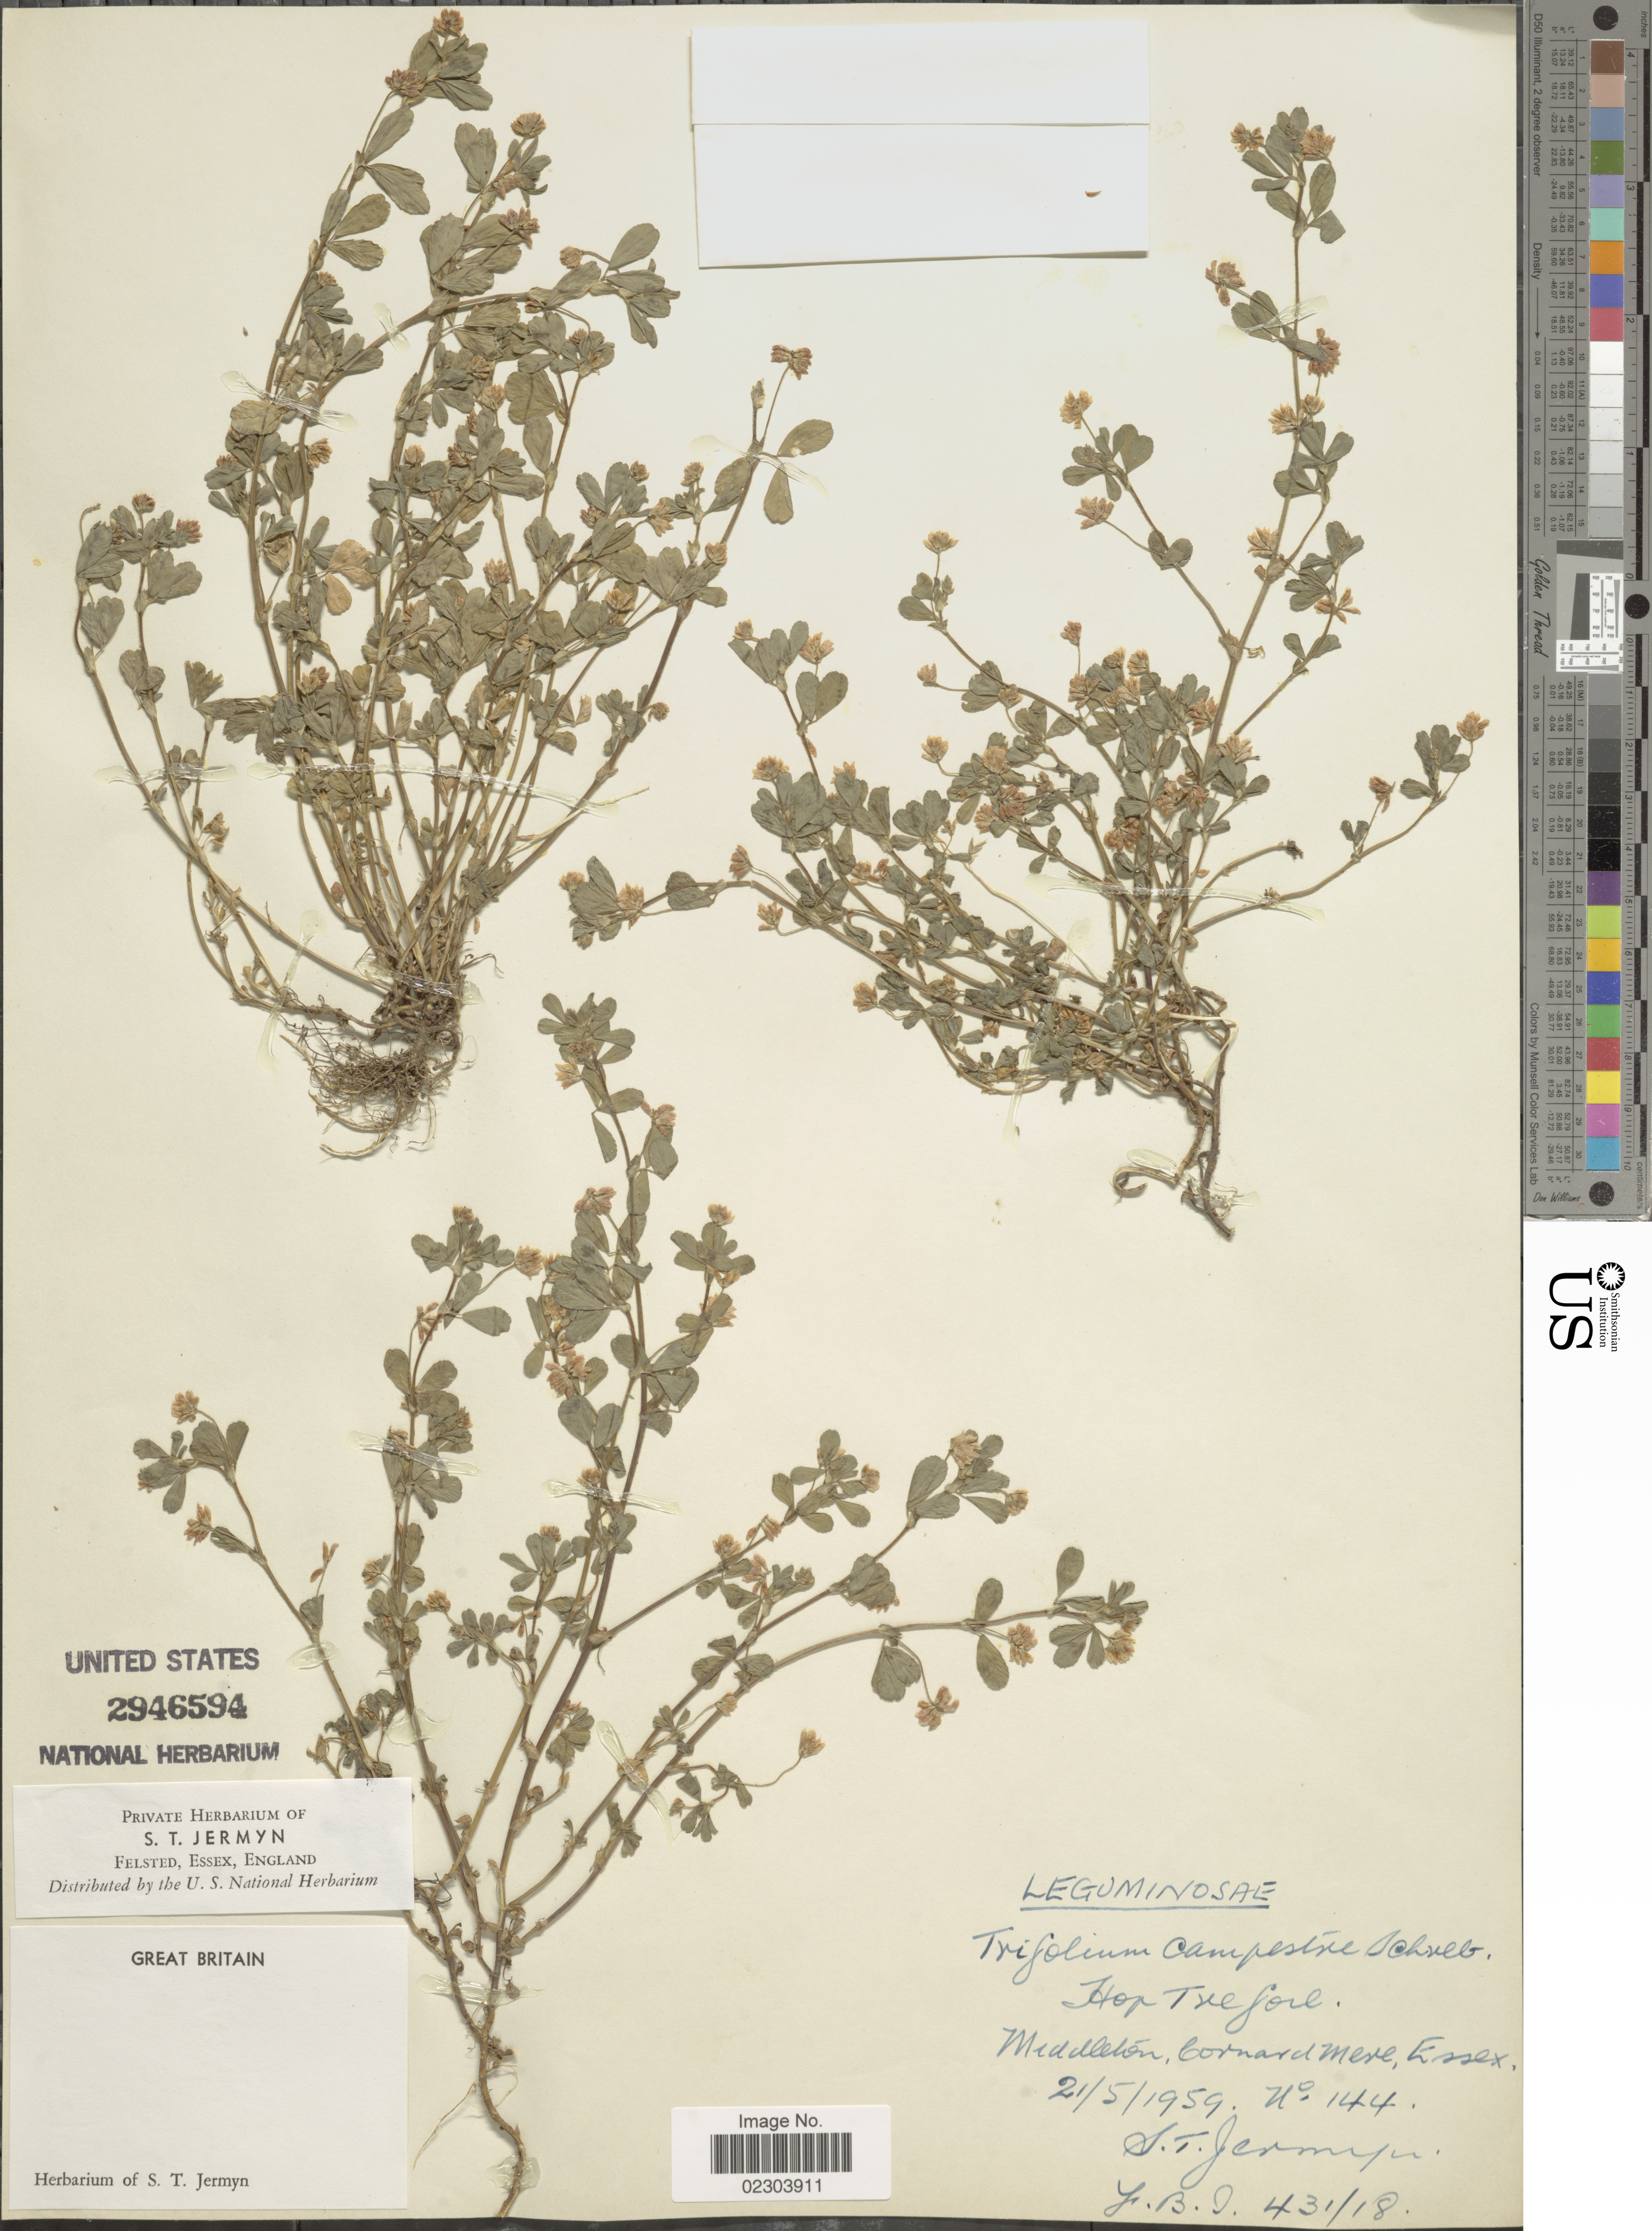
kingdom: Plantae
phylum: Tracheophyta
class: Magnoliopsida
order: Fabales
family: Fabaceae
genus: Trifolium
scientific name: Trifolium campestre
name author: Schreb.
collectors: S. Jermyn & Collector illegible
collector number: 144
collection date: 1959-05-21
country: United Kingdom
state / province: England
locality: Great Britain, Middleton, Cornard Mere, Essex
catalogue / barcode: US 2946594